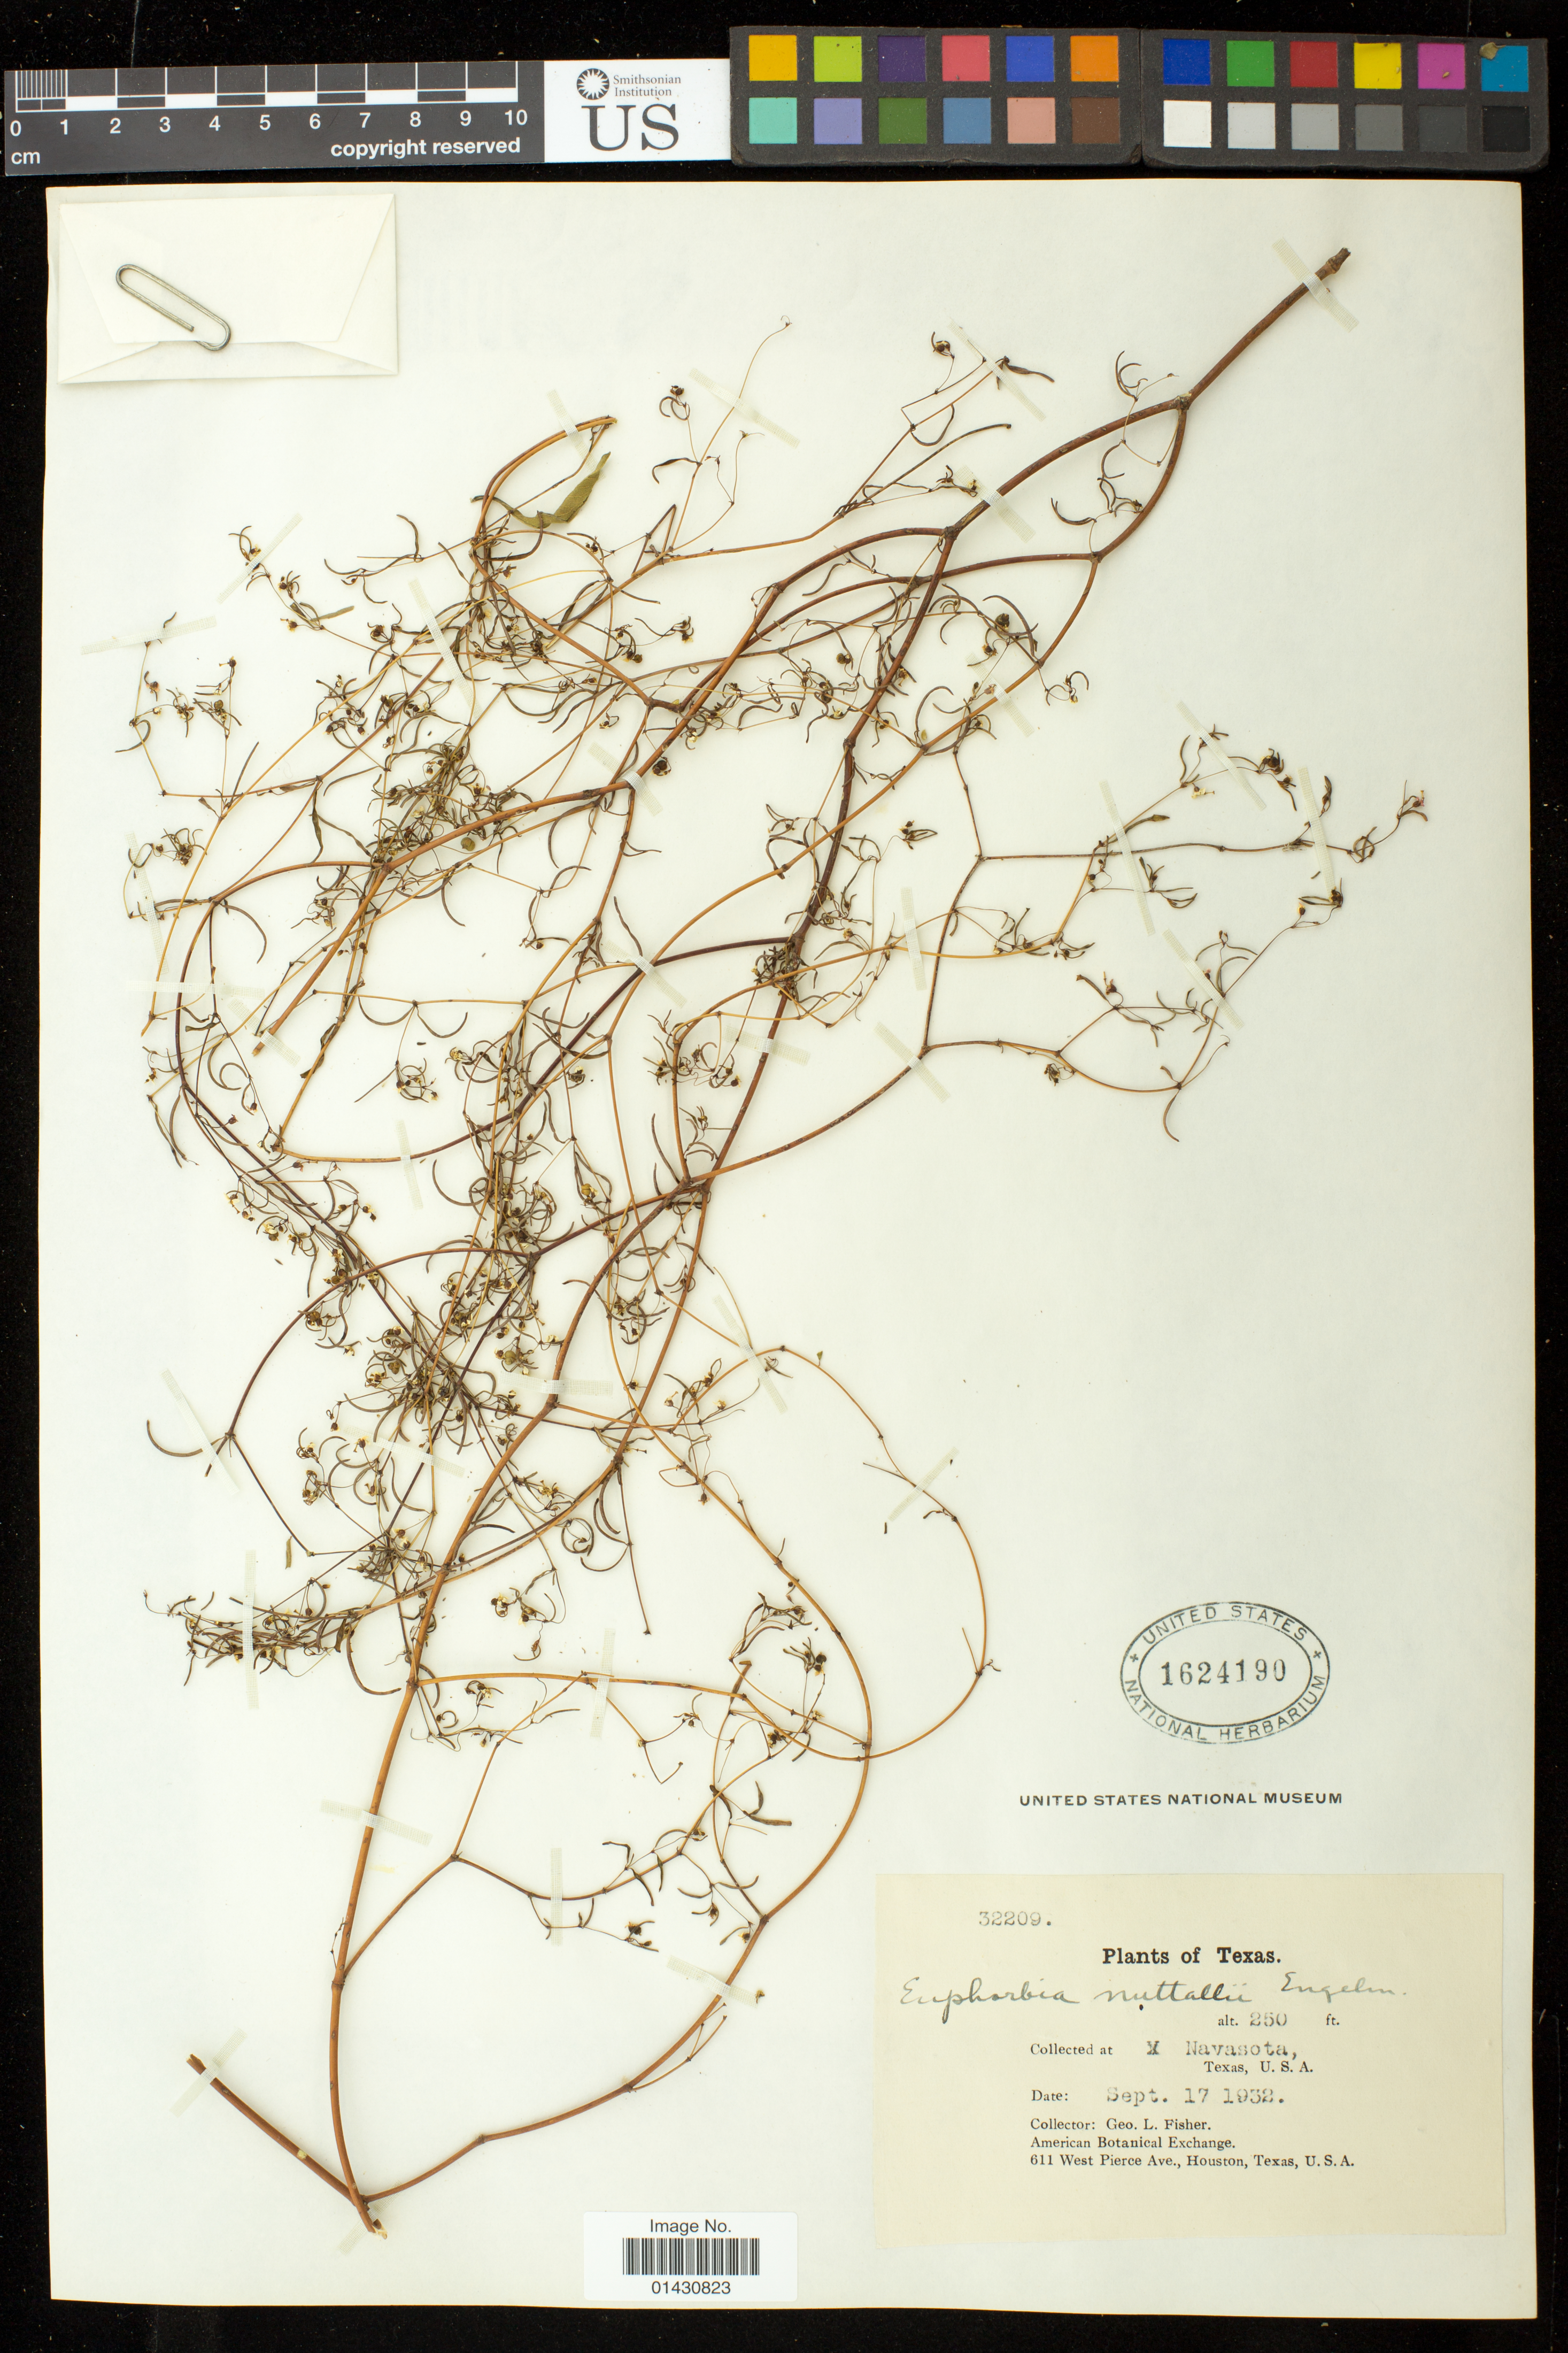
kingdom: Plantae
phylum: Tracheophyta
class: Magnoliopsida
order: Malpighiales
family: Euphorbiaceae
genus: Euphorbia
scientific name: Euphorbia missurica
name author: Raf.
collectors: G. L. Fisher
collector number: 32209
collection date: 1932-09-17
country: United States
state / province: Texas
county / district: Grimes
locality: Navasota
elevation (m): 76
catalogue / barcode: US 1624190